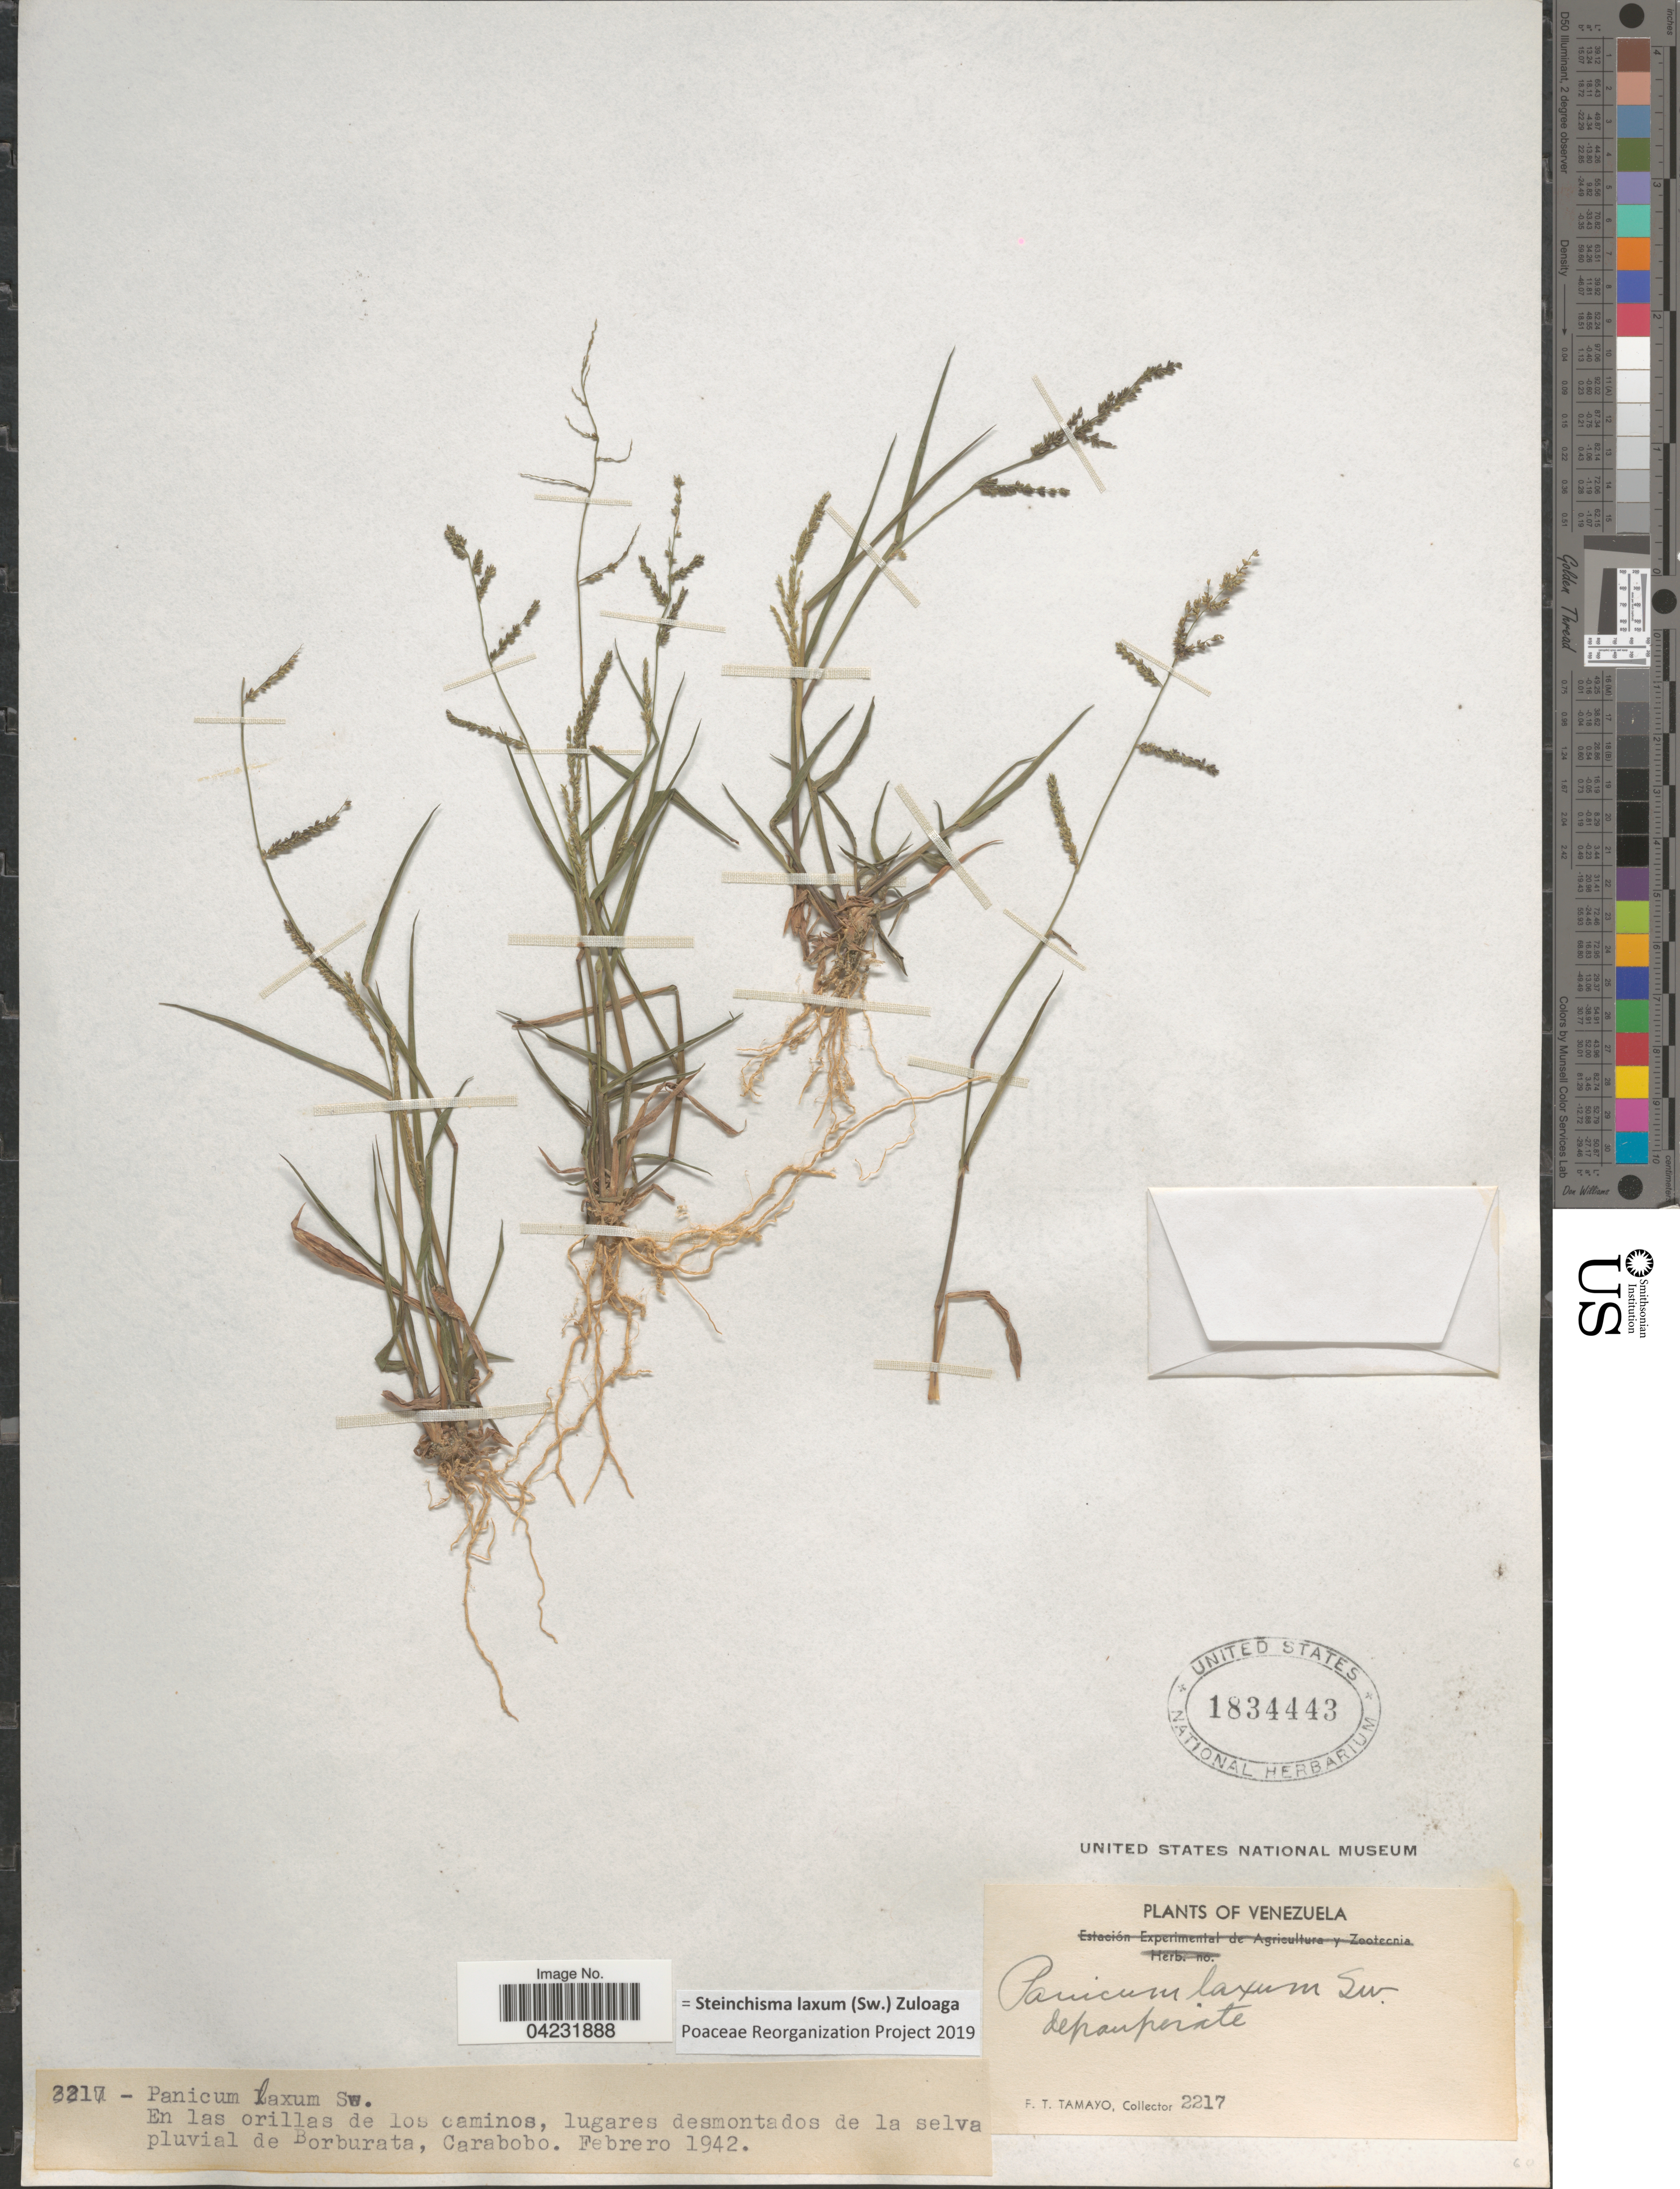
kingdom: Plantae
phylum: Tracheophyta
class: Liliopsida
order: Poales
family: Poaceae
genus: Steinchisma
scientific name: Steinchisma laxum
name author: (Sw.) Zuloaga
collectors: F. Tamayo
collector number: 2217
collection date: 1942-02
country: Venezuela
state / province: Carabobo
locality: En las orillas de los caminos, lugares desmontados de la selva pluvial de Borburata.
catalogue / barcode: US 1834443